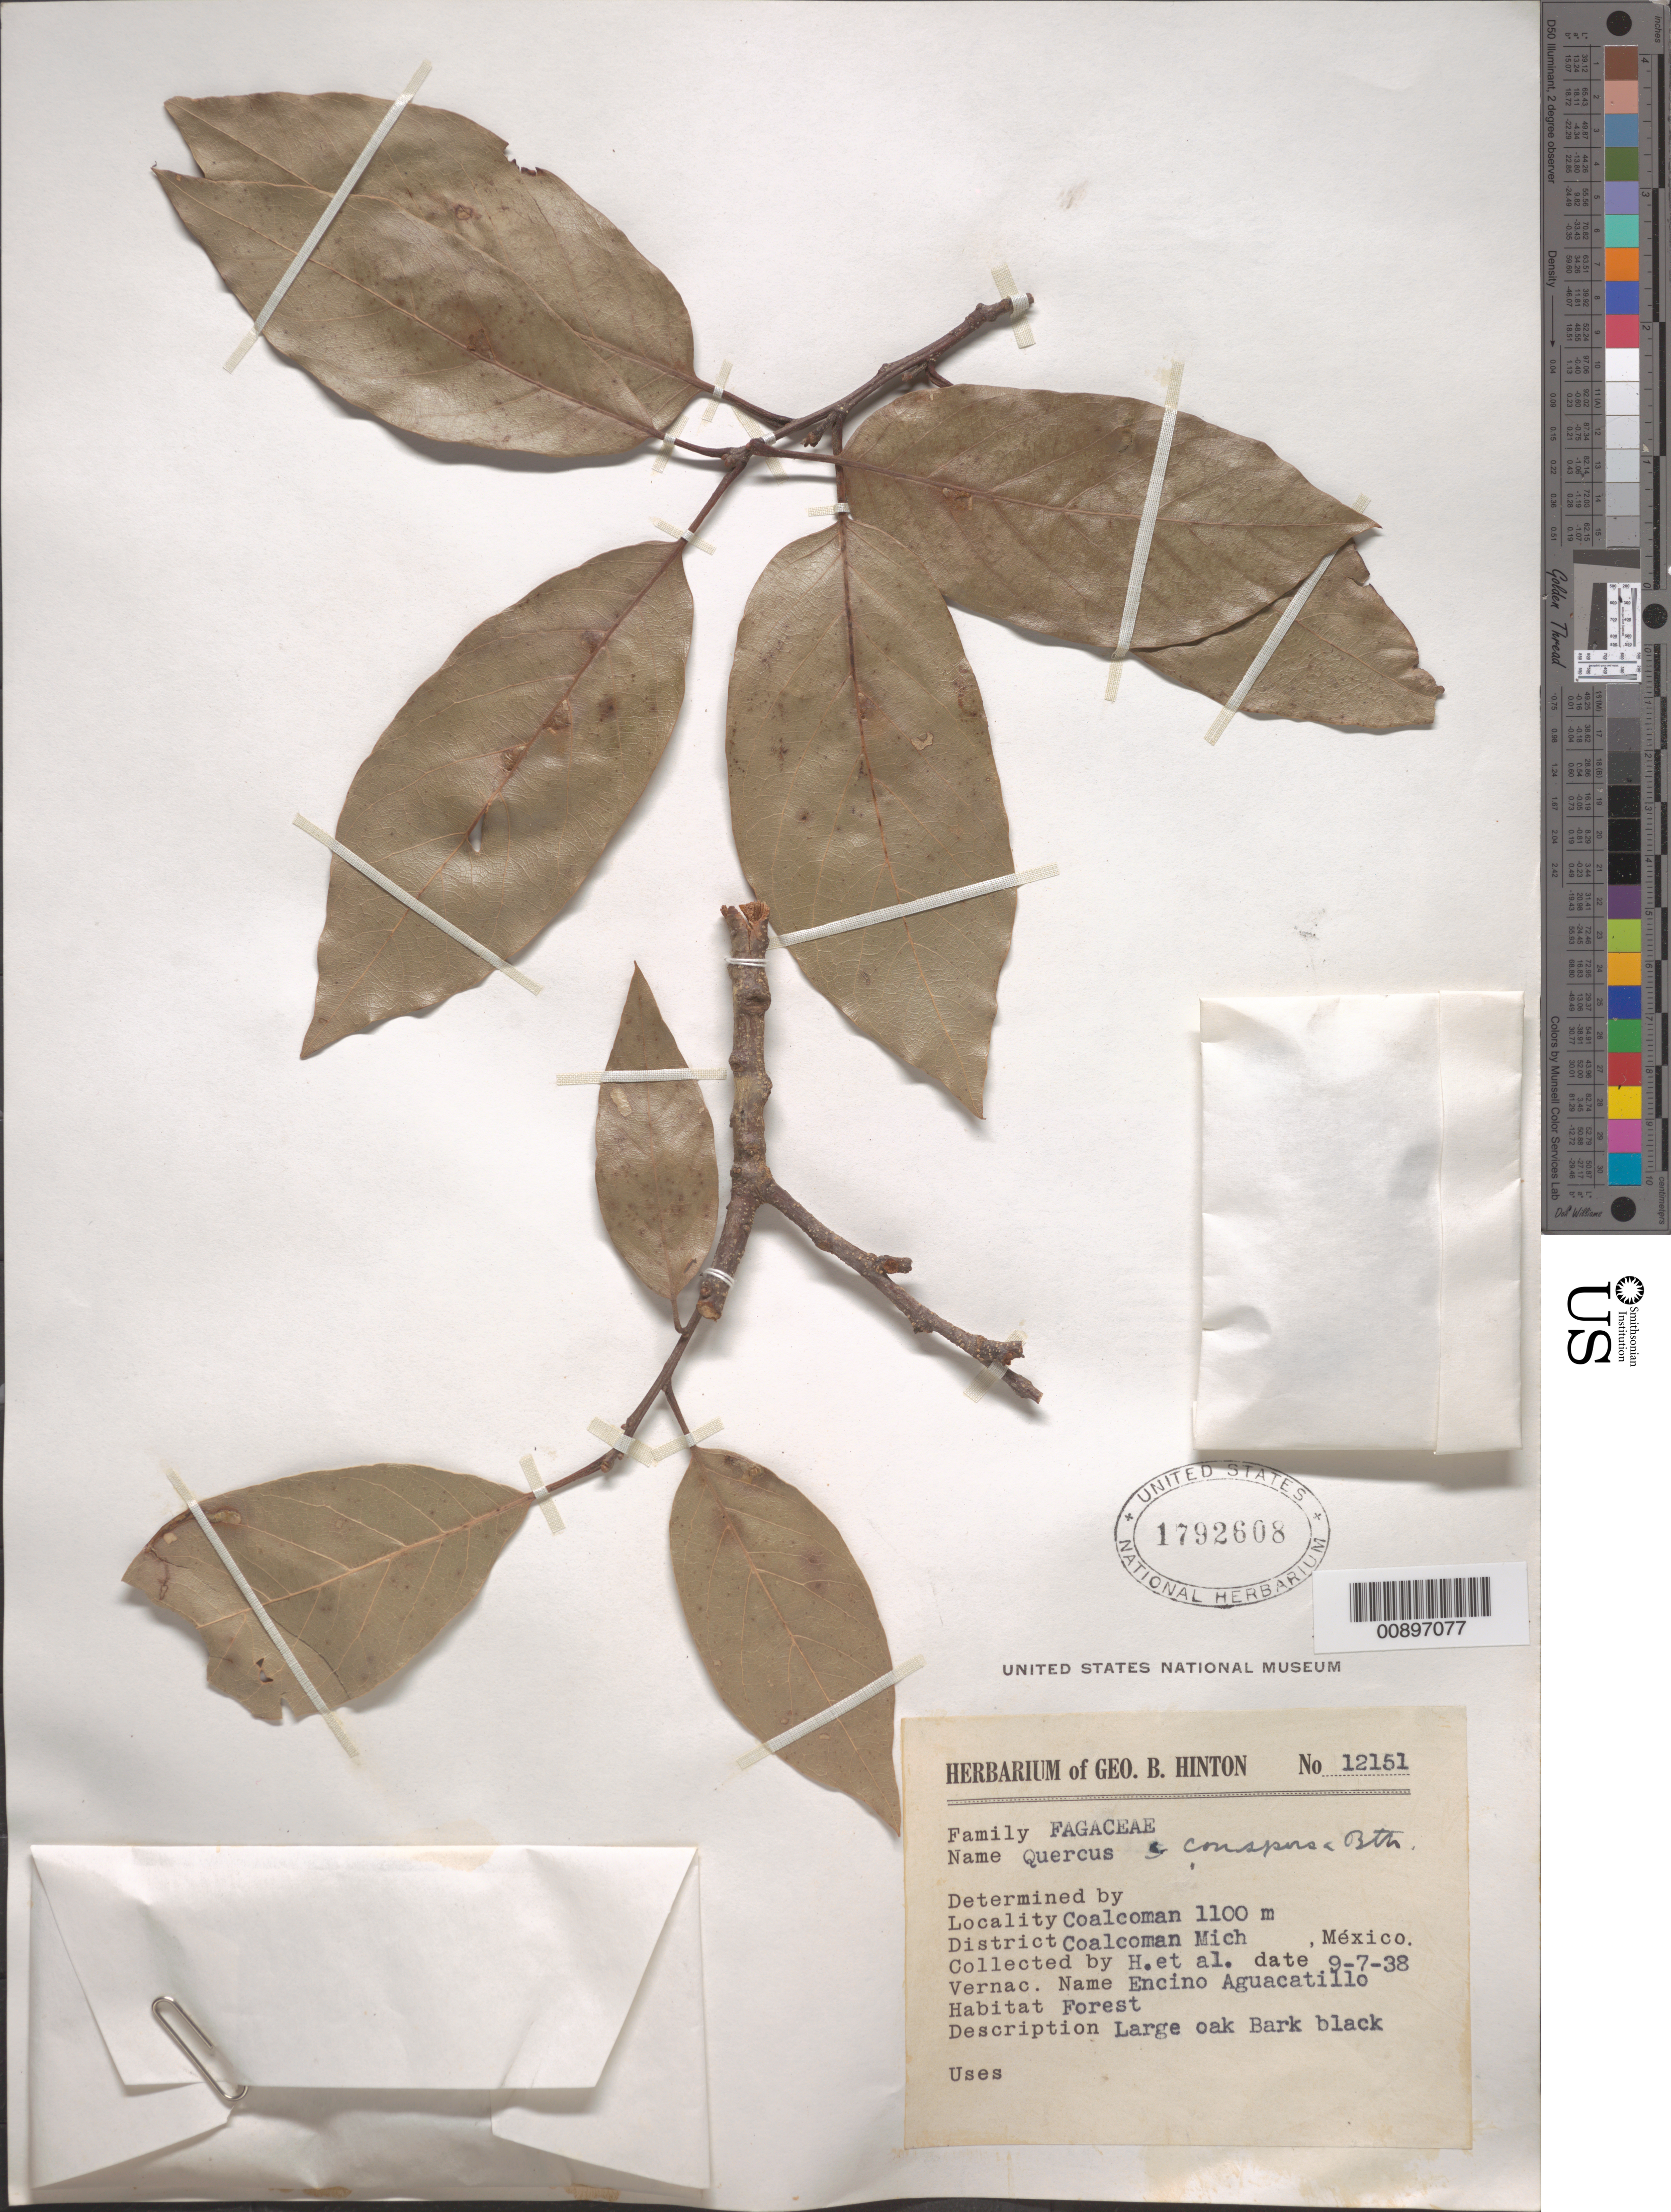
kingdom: Plantae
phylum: Tracheophyta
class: Magnoliopsida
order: Fagales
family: Fagaceae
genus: Quercus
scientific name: Quercus conspersa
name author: Benth.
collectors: G. B. Hinton & et al.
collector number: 12151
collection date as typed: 07 Sep 1938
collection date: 1938-09-07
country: Mexico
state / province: Michoacán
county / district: Coalcomán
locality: Coalcomán, District Coalcomán, Michoacán.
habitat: Forest.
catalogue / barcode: US 1792608